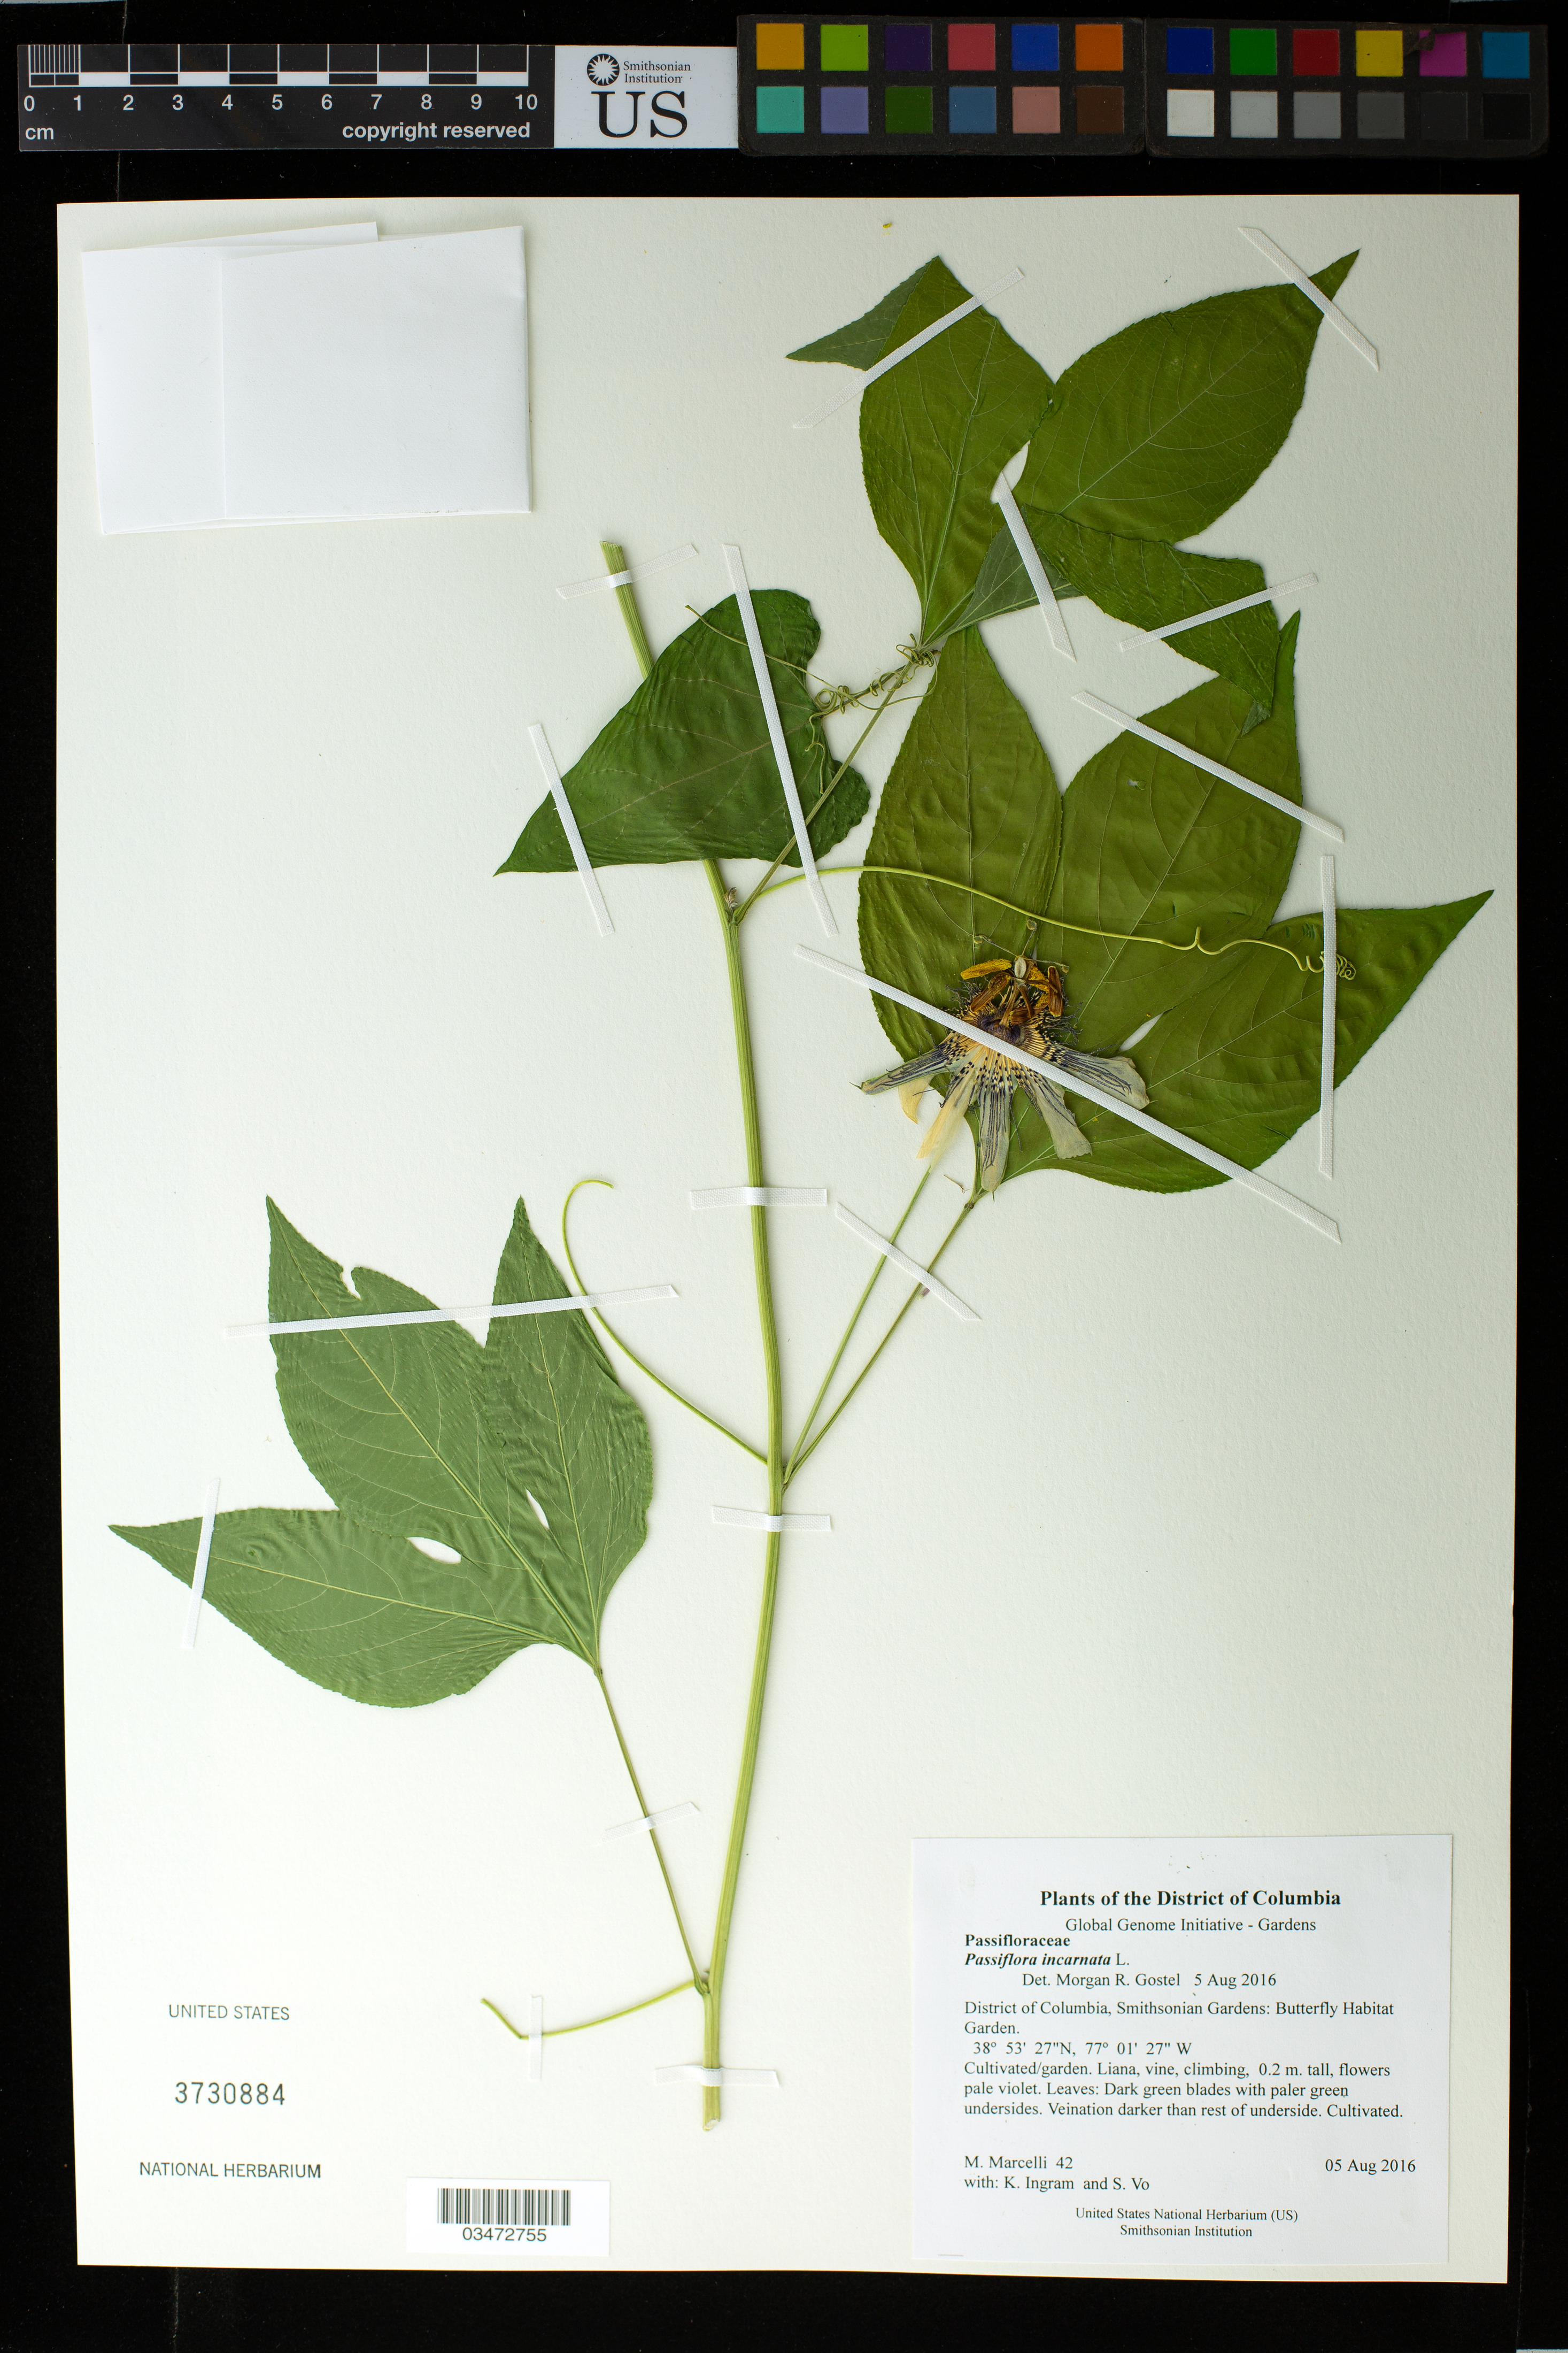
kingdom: Plantae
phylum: Tracheophyta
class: Magnoliopsida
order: Malpighiales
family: Passifloraceae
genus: Passiflora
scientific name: Passiflora incarnata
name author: L.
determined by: Gostel, Morgan R., (BRIT), Botanical Research Institute of Texas (UNITED STATES)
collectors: M. Marcelli, K. S. Ingram & S. Vo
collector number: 42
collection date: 2016-08-05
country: United States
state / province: District of Columbia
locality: Smithsonian Gardens: Butterfly Habitat Garden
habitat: Cultivated/garden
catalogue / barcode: US 3730884